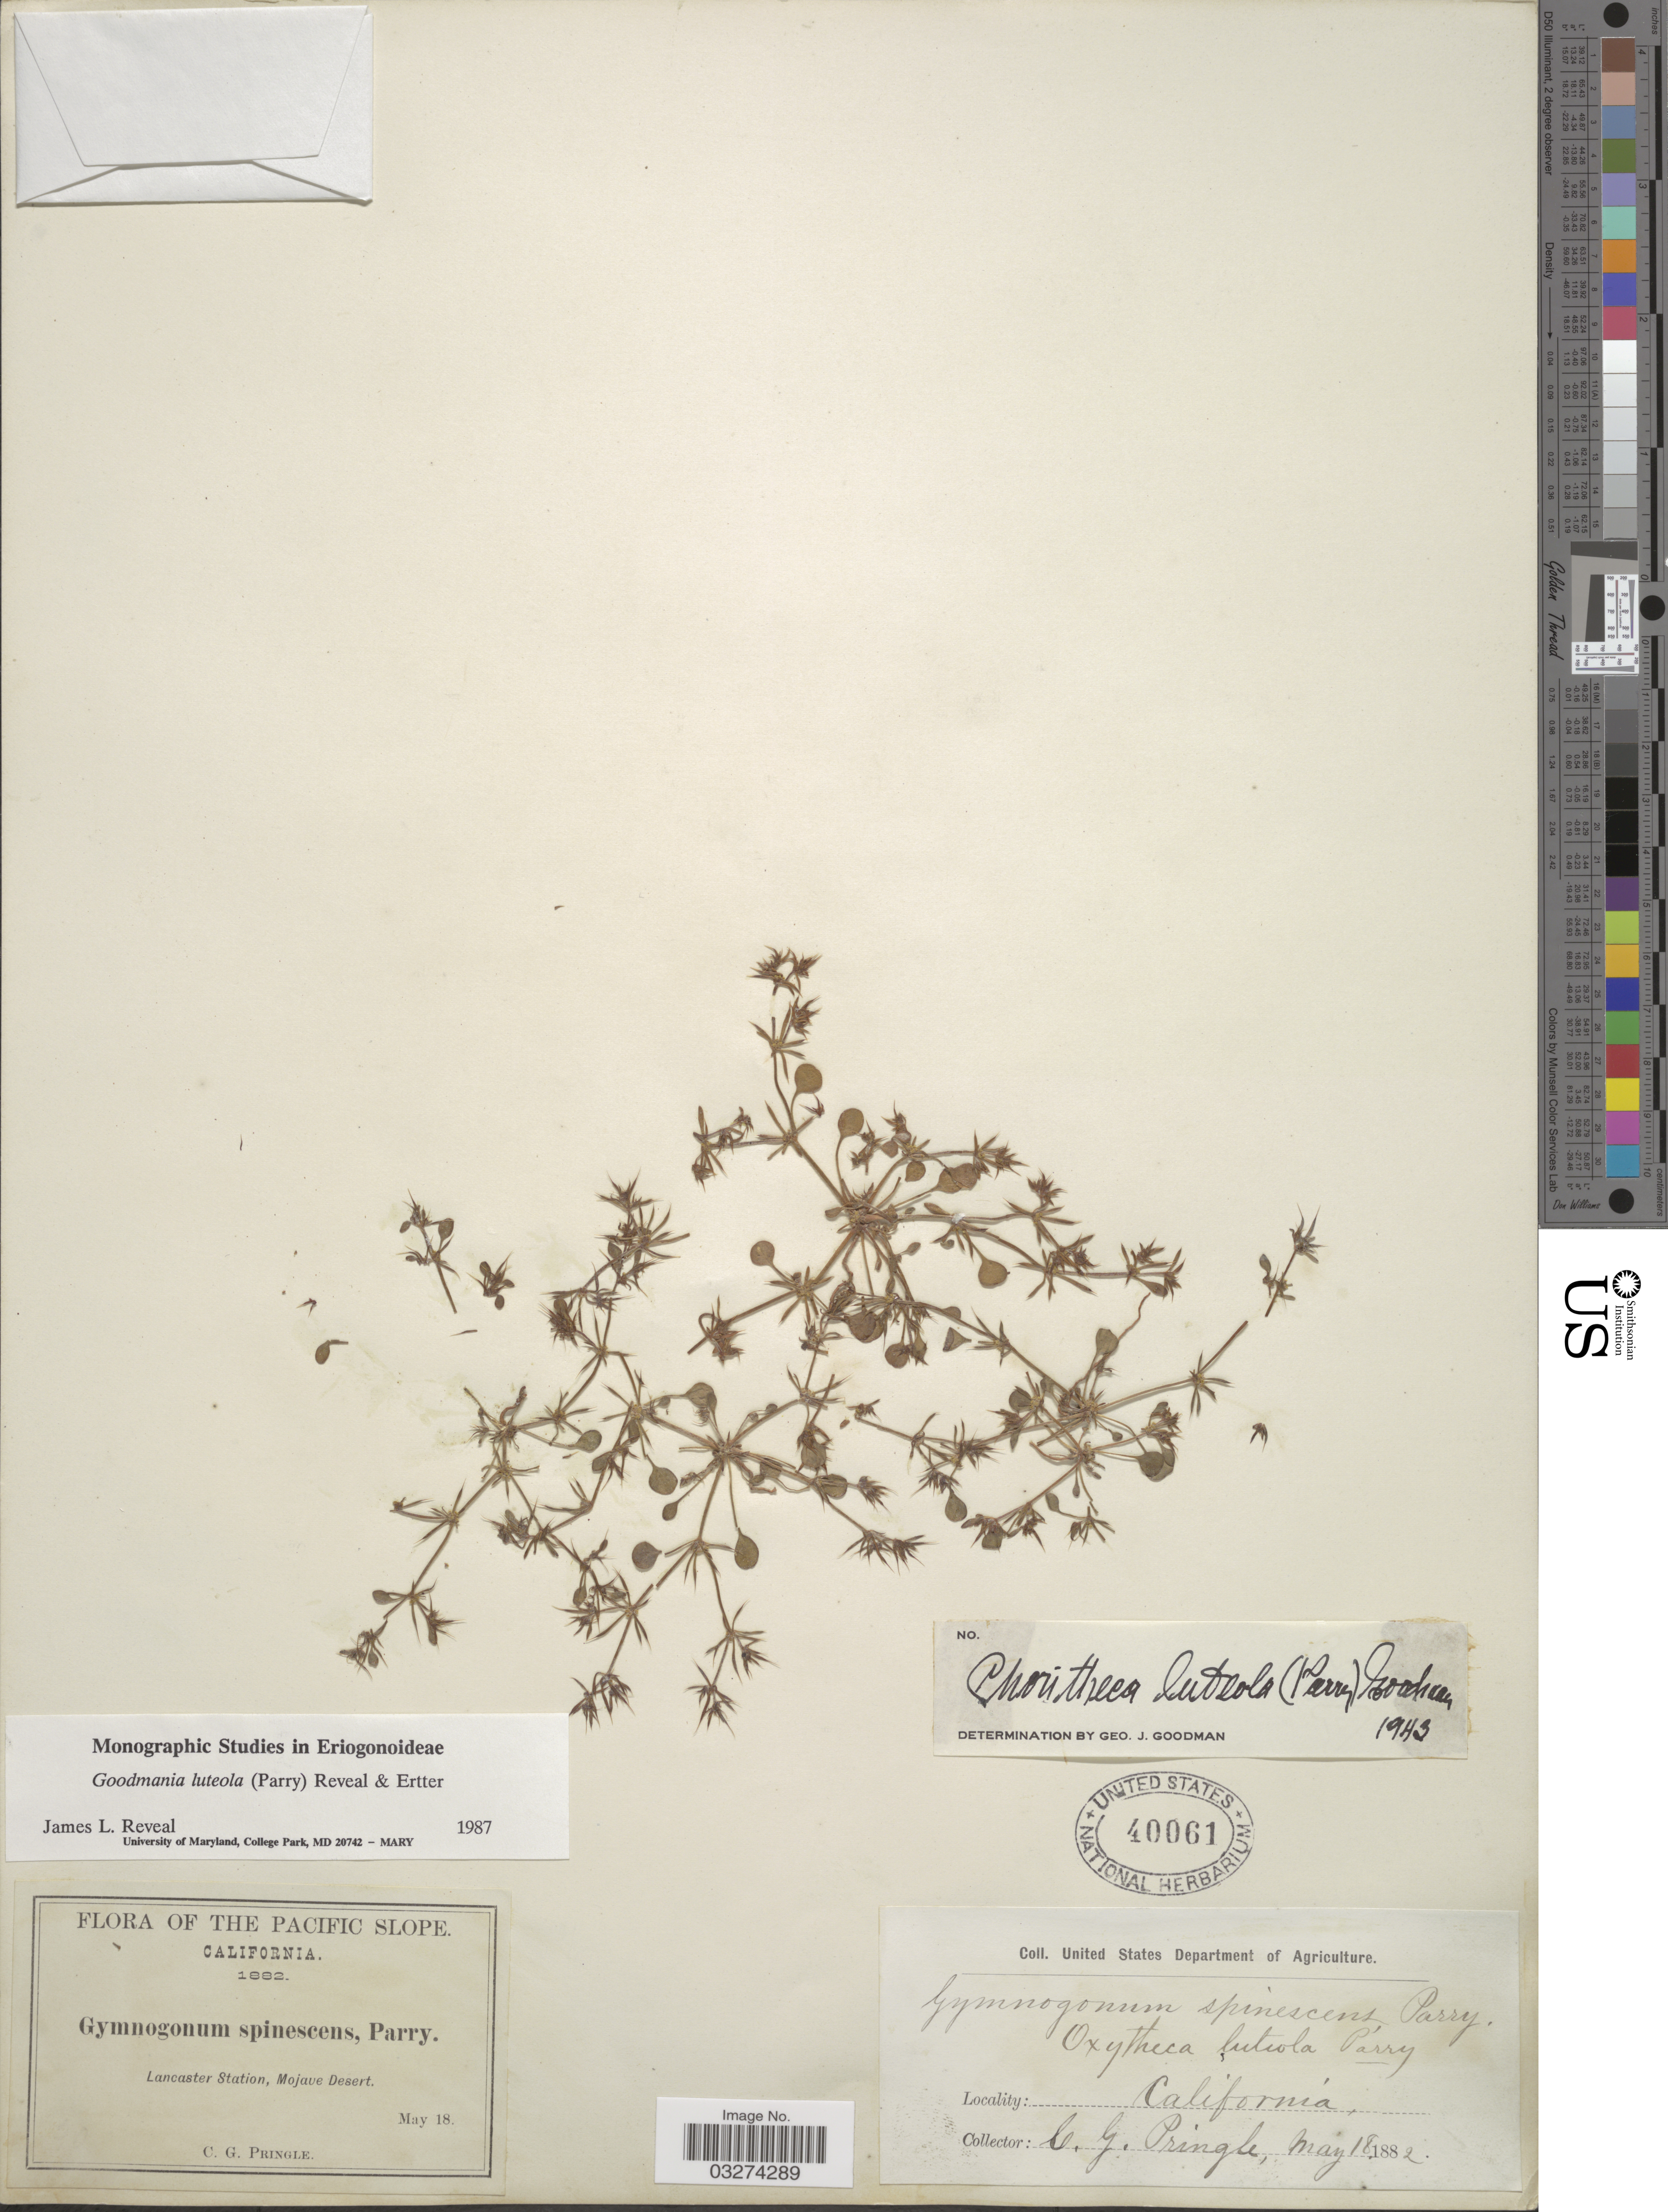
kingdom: Plantae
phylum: Tracheophyta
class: Magnoliopsida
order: Caryophyllales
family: Polygonaceae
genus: Goodmania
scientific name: Goodmania luteola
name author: (Parry) Reveal & Ertter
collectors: C. G. Pringle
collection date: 1882-05-18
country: United States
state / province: California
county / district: Los Angeles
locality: The Pacific Slope, Lancaster Station, Mojave Desert.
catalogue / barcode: US 40061